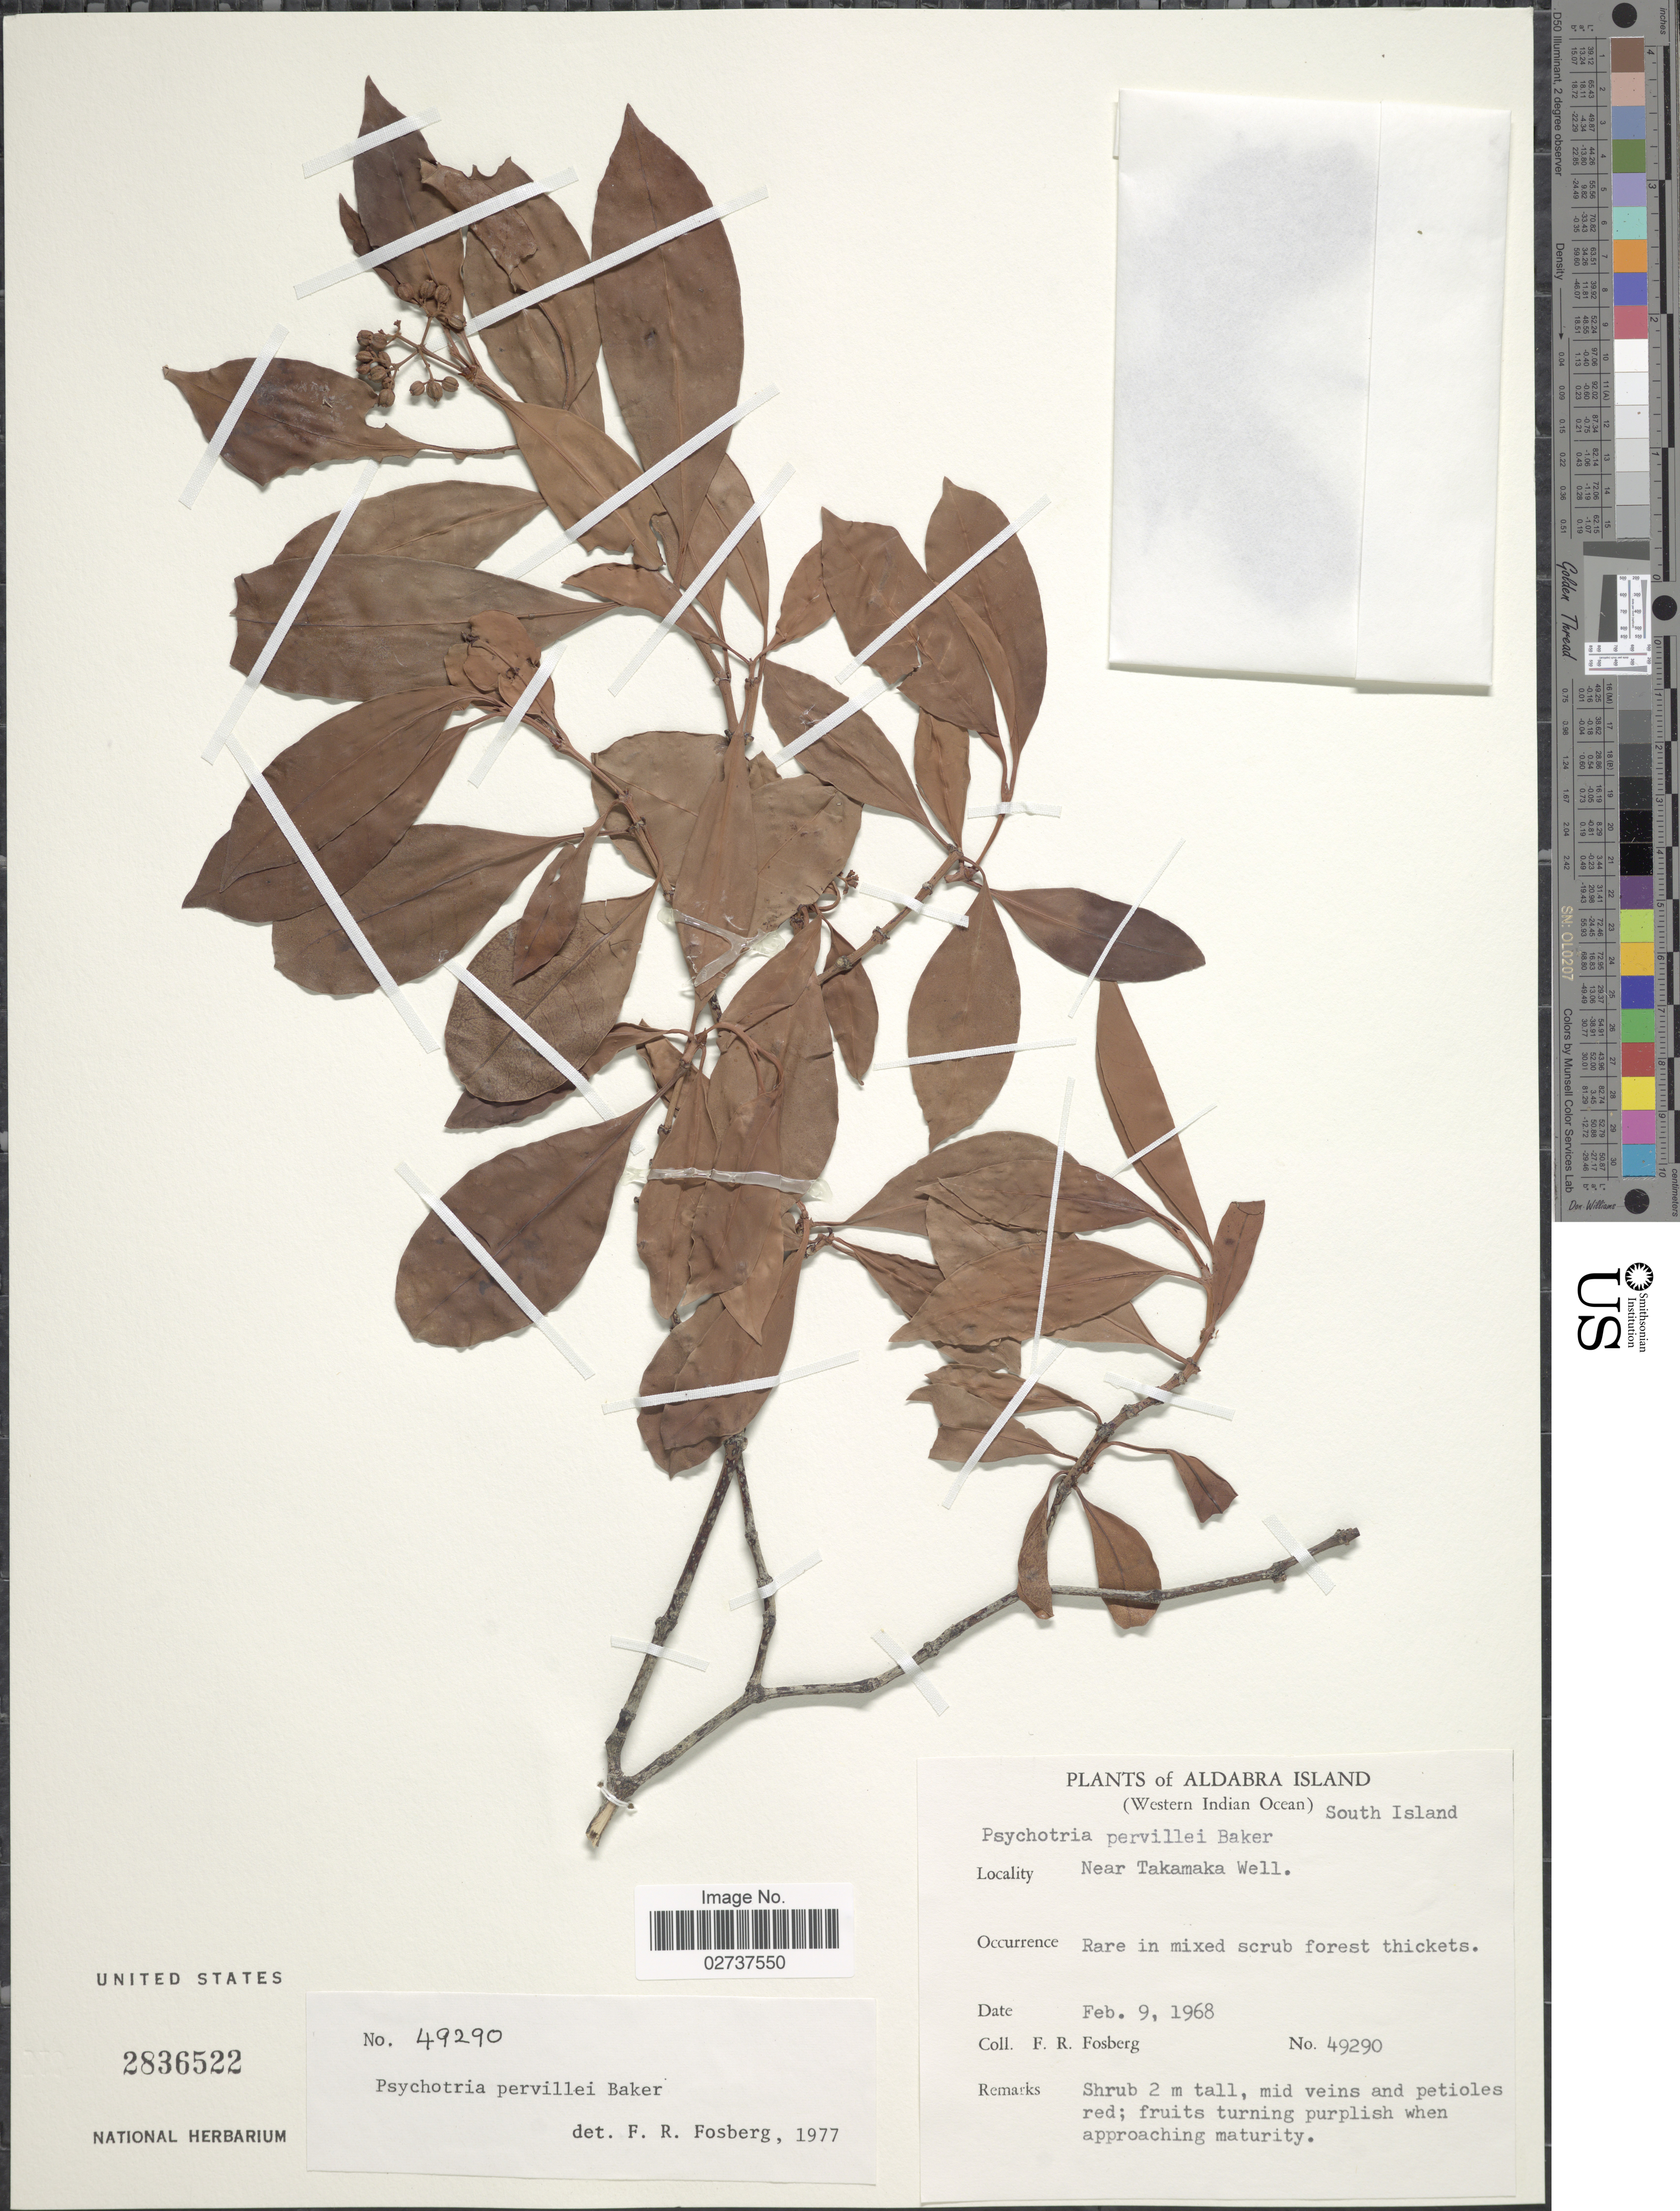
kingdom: Plantae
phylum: Tracheophyta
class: Magnoliopsida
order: Gentianales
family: Rubiaceae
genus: Psychotria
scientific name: Psychotria pervillei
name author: Baker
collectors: F. R. Fosberg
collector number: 49290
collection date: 1968-02-09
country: Seychelles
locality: Aldabra Island (Western Indian Ocean) South Island, Near Takamaka Well.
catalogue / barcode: US 2836522